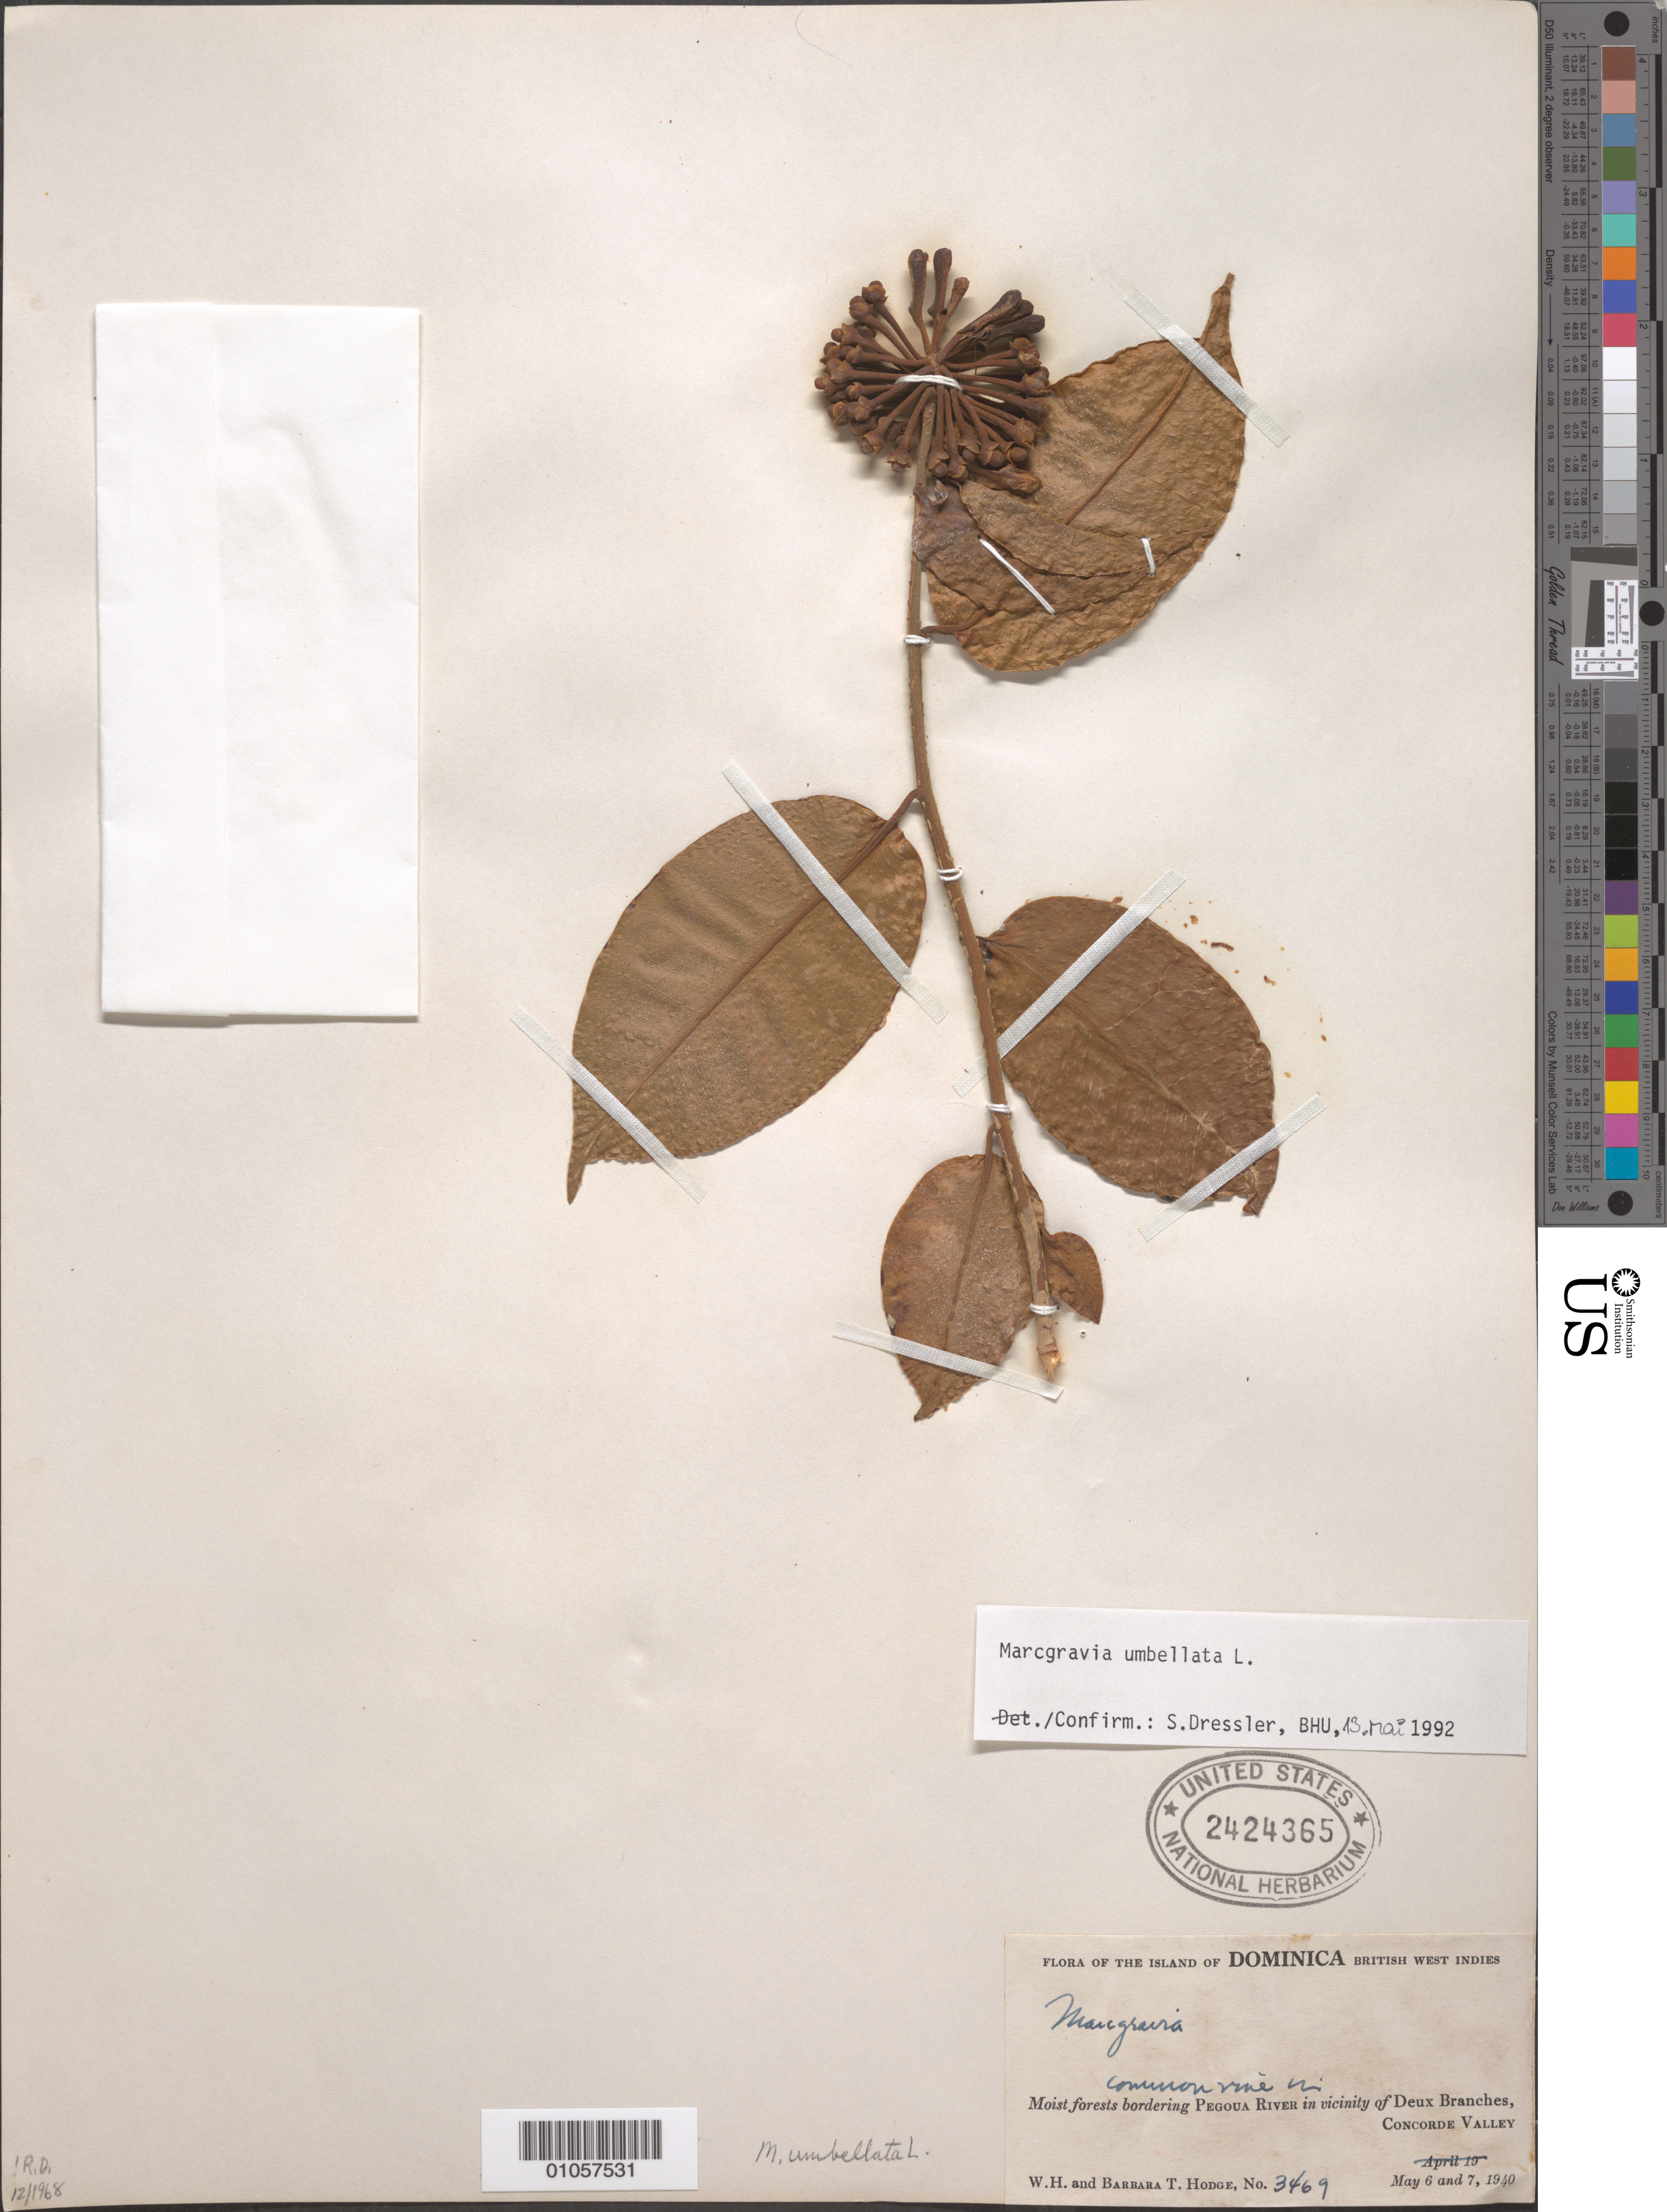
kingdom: Plantae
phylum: Tracheophyta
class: Magnoliopsida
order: Ericales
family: Marcgraviaceae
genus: Marcgravia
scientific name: Marcgravia umbellata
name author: L.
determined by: Dressler, S., (FR), Forschungsinstitut Und Naturmuseum Senckenberg (GERMANY)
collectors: W. Hodge & B. Hodge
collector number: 3469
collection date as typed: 06 May 1940 and 07 May 1940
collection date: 1940-05-06,1940-05-07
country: Dominica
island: Dominica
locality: Pegoua River, vicinity of Deux Branches, Concorde Valley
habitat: Moist forests bordering river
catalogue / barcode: US 2424365